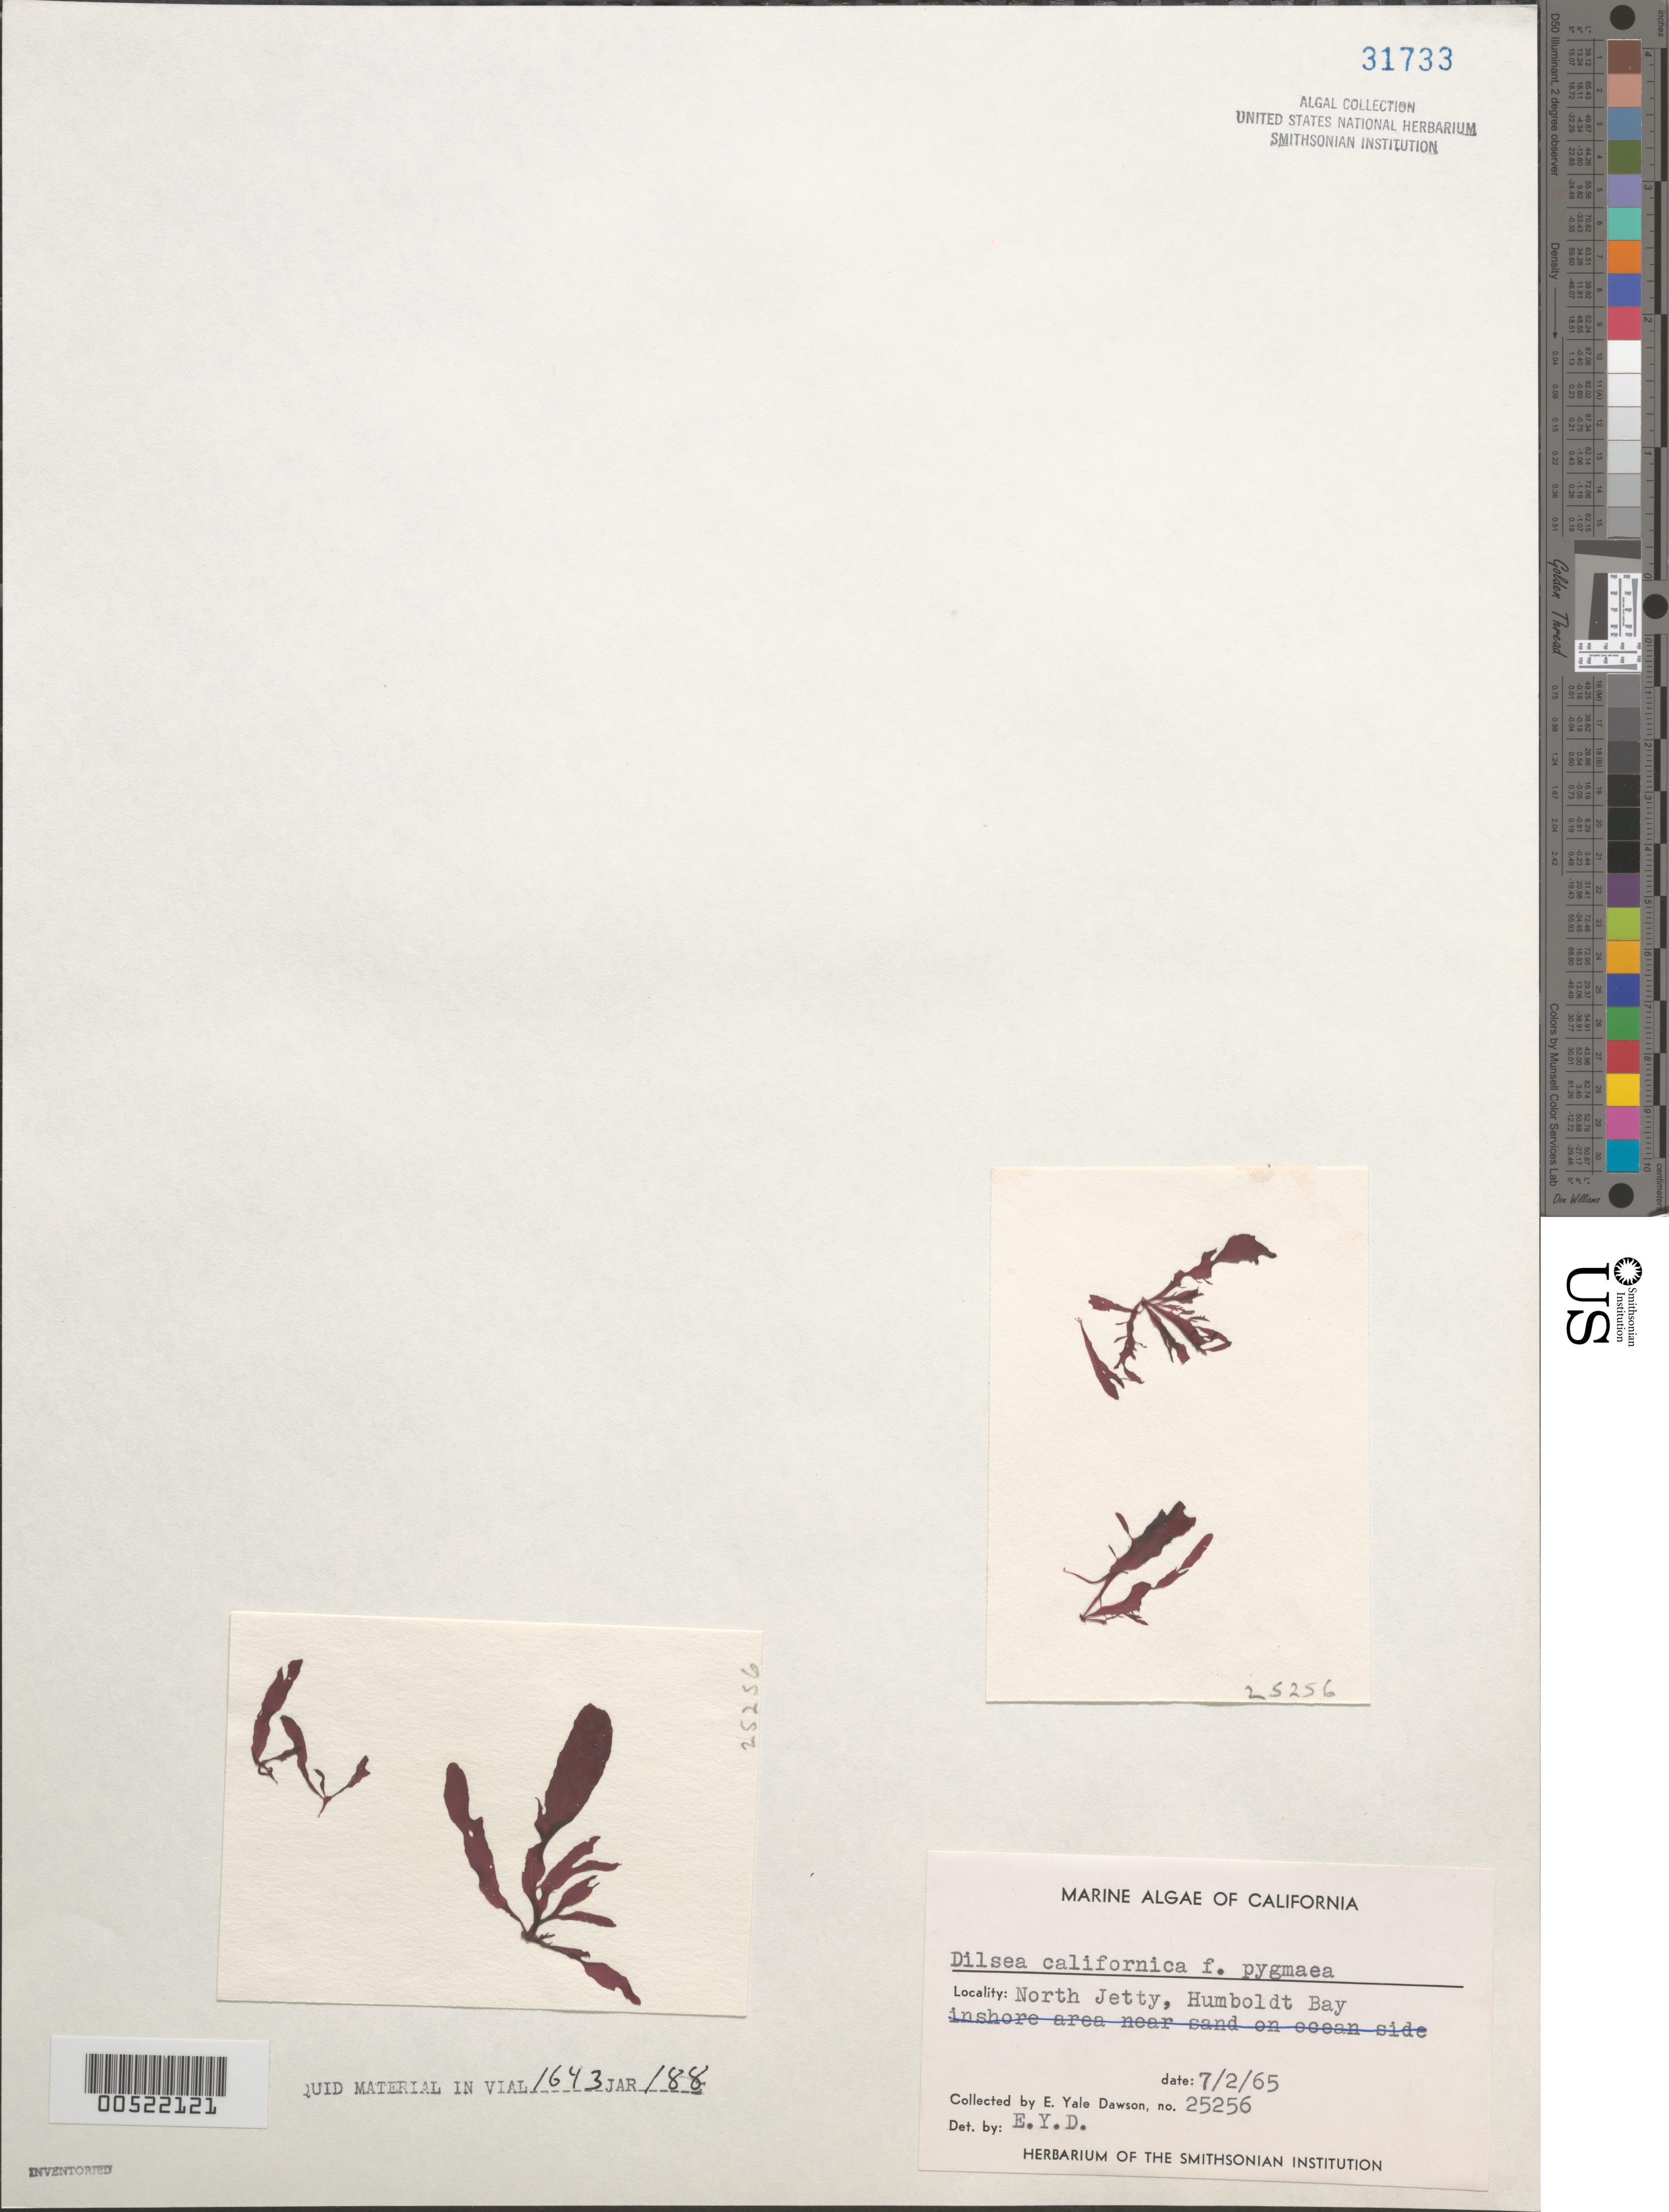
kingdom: Plantae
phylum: Rhodophyta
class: Florideophyceae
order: Gigartinales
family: Dumontiaceae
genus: Dilsea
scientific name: Dilsea californica f. pygmaea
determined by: Dawson, E. Y.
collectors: E. Y. Dawson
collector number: EYD 25256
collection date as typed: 02 Jul 1965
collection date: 1965-07-02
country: United States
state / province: California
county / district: Humboldt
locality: Humboldt Bay, North Jetty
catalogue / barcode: US 31733